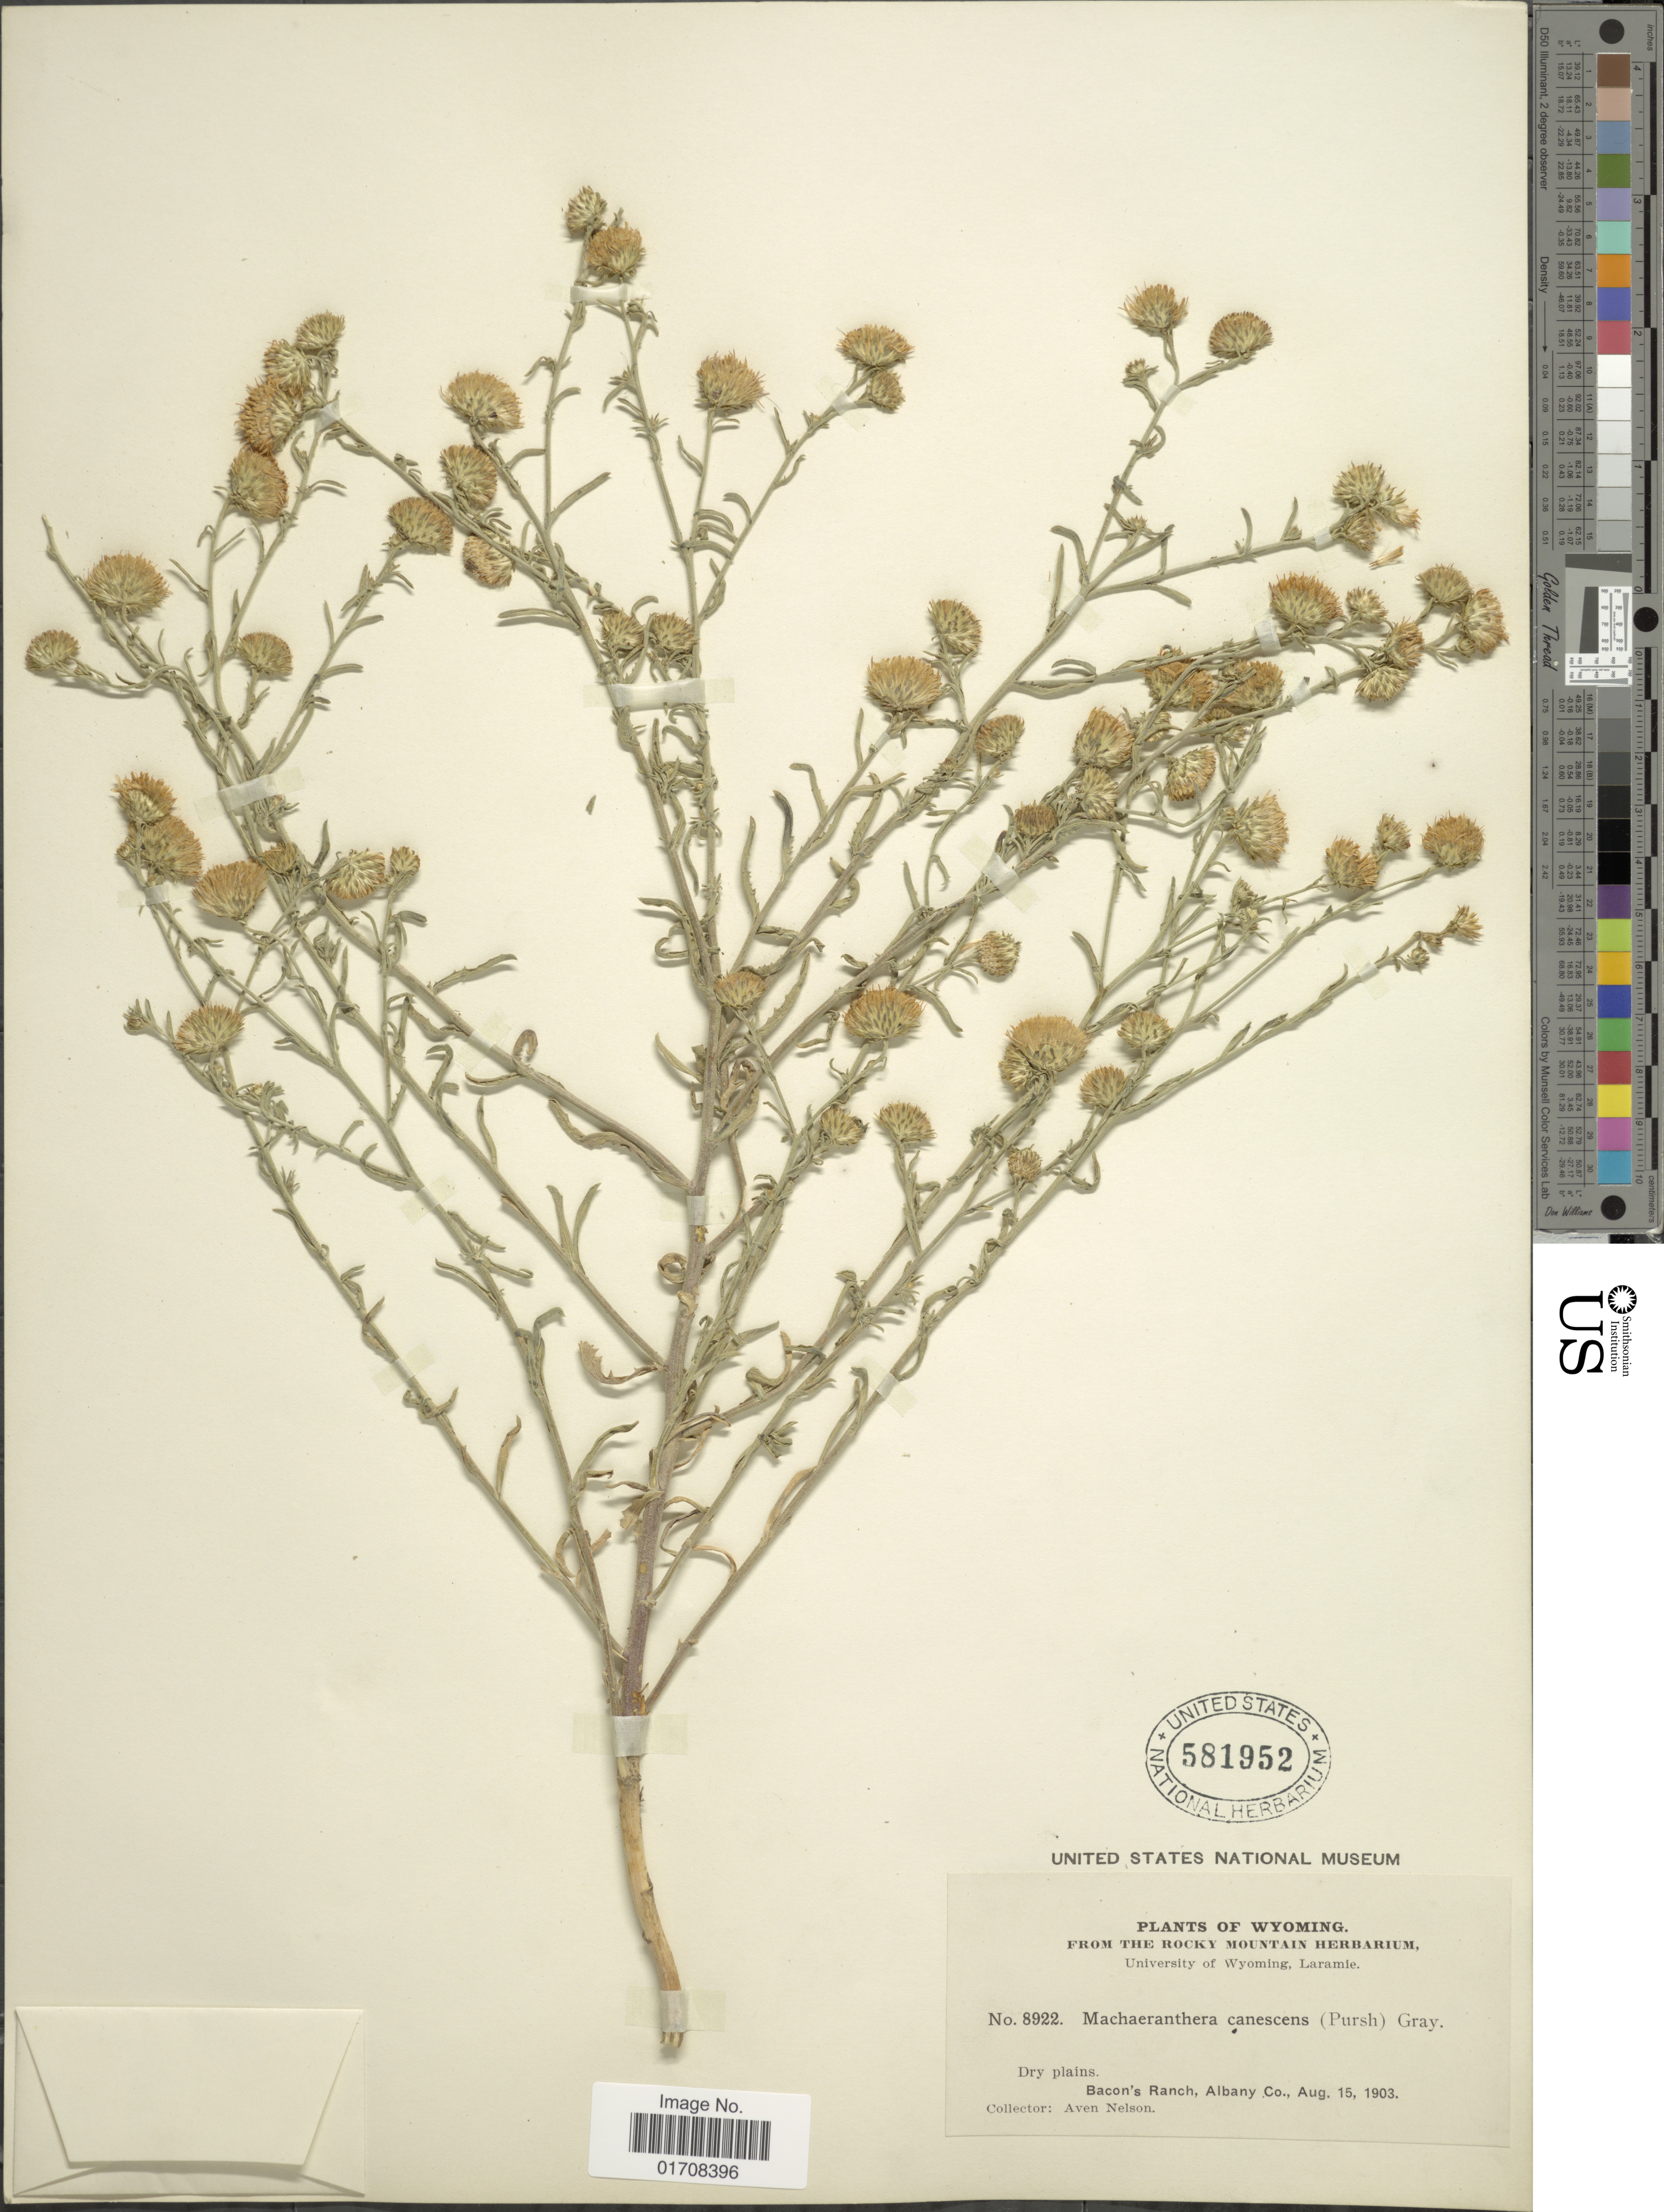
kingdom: Plantae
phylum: Tracheophyta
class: Magnoliopsida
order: Asterales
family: Asteraceae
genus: Machaeranthera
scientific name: Machaeranthera canescens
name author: (Pursh) A. Gray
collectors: A. Nelson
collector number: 8922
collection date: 1903-08-15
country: United States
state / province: Wyoming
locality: Bacon's Ranch, Albany Co.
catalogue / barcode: US 581952